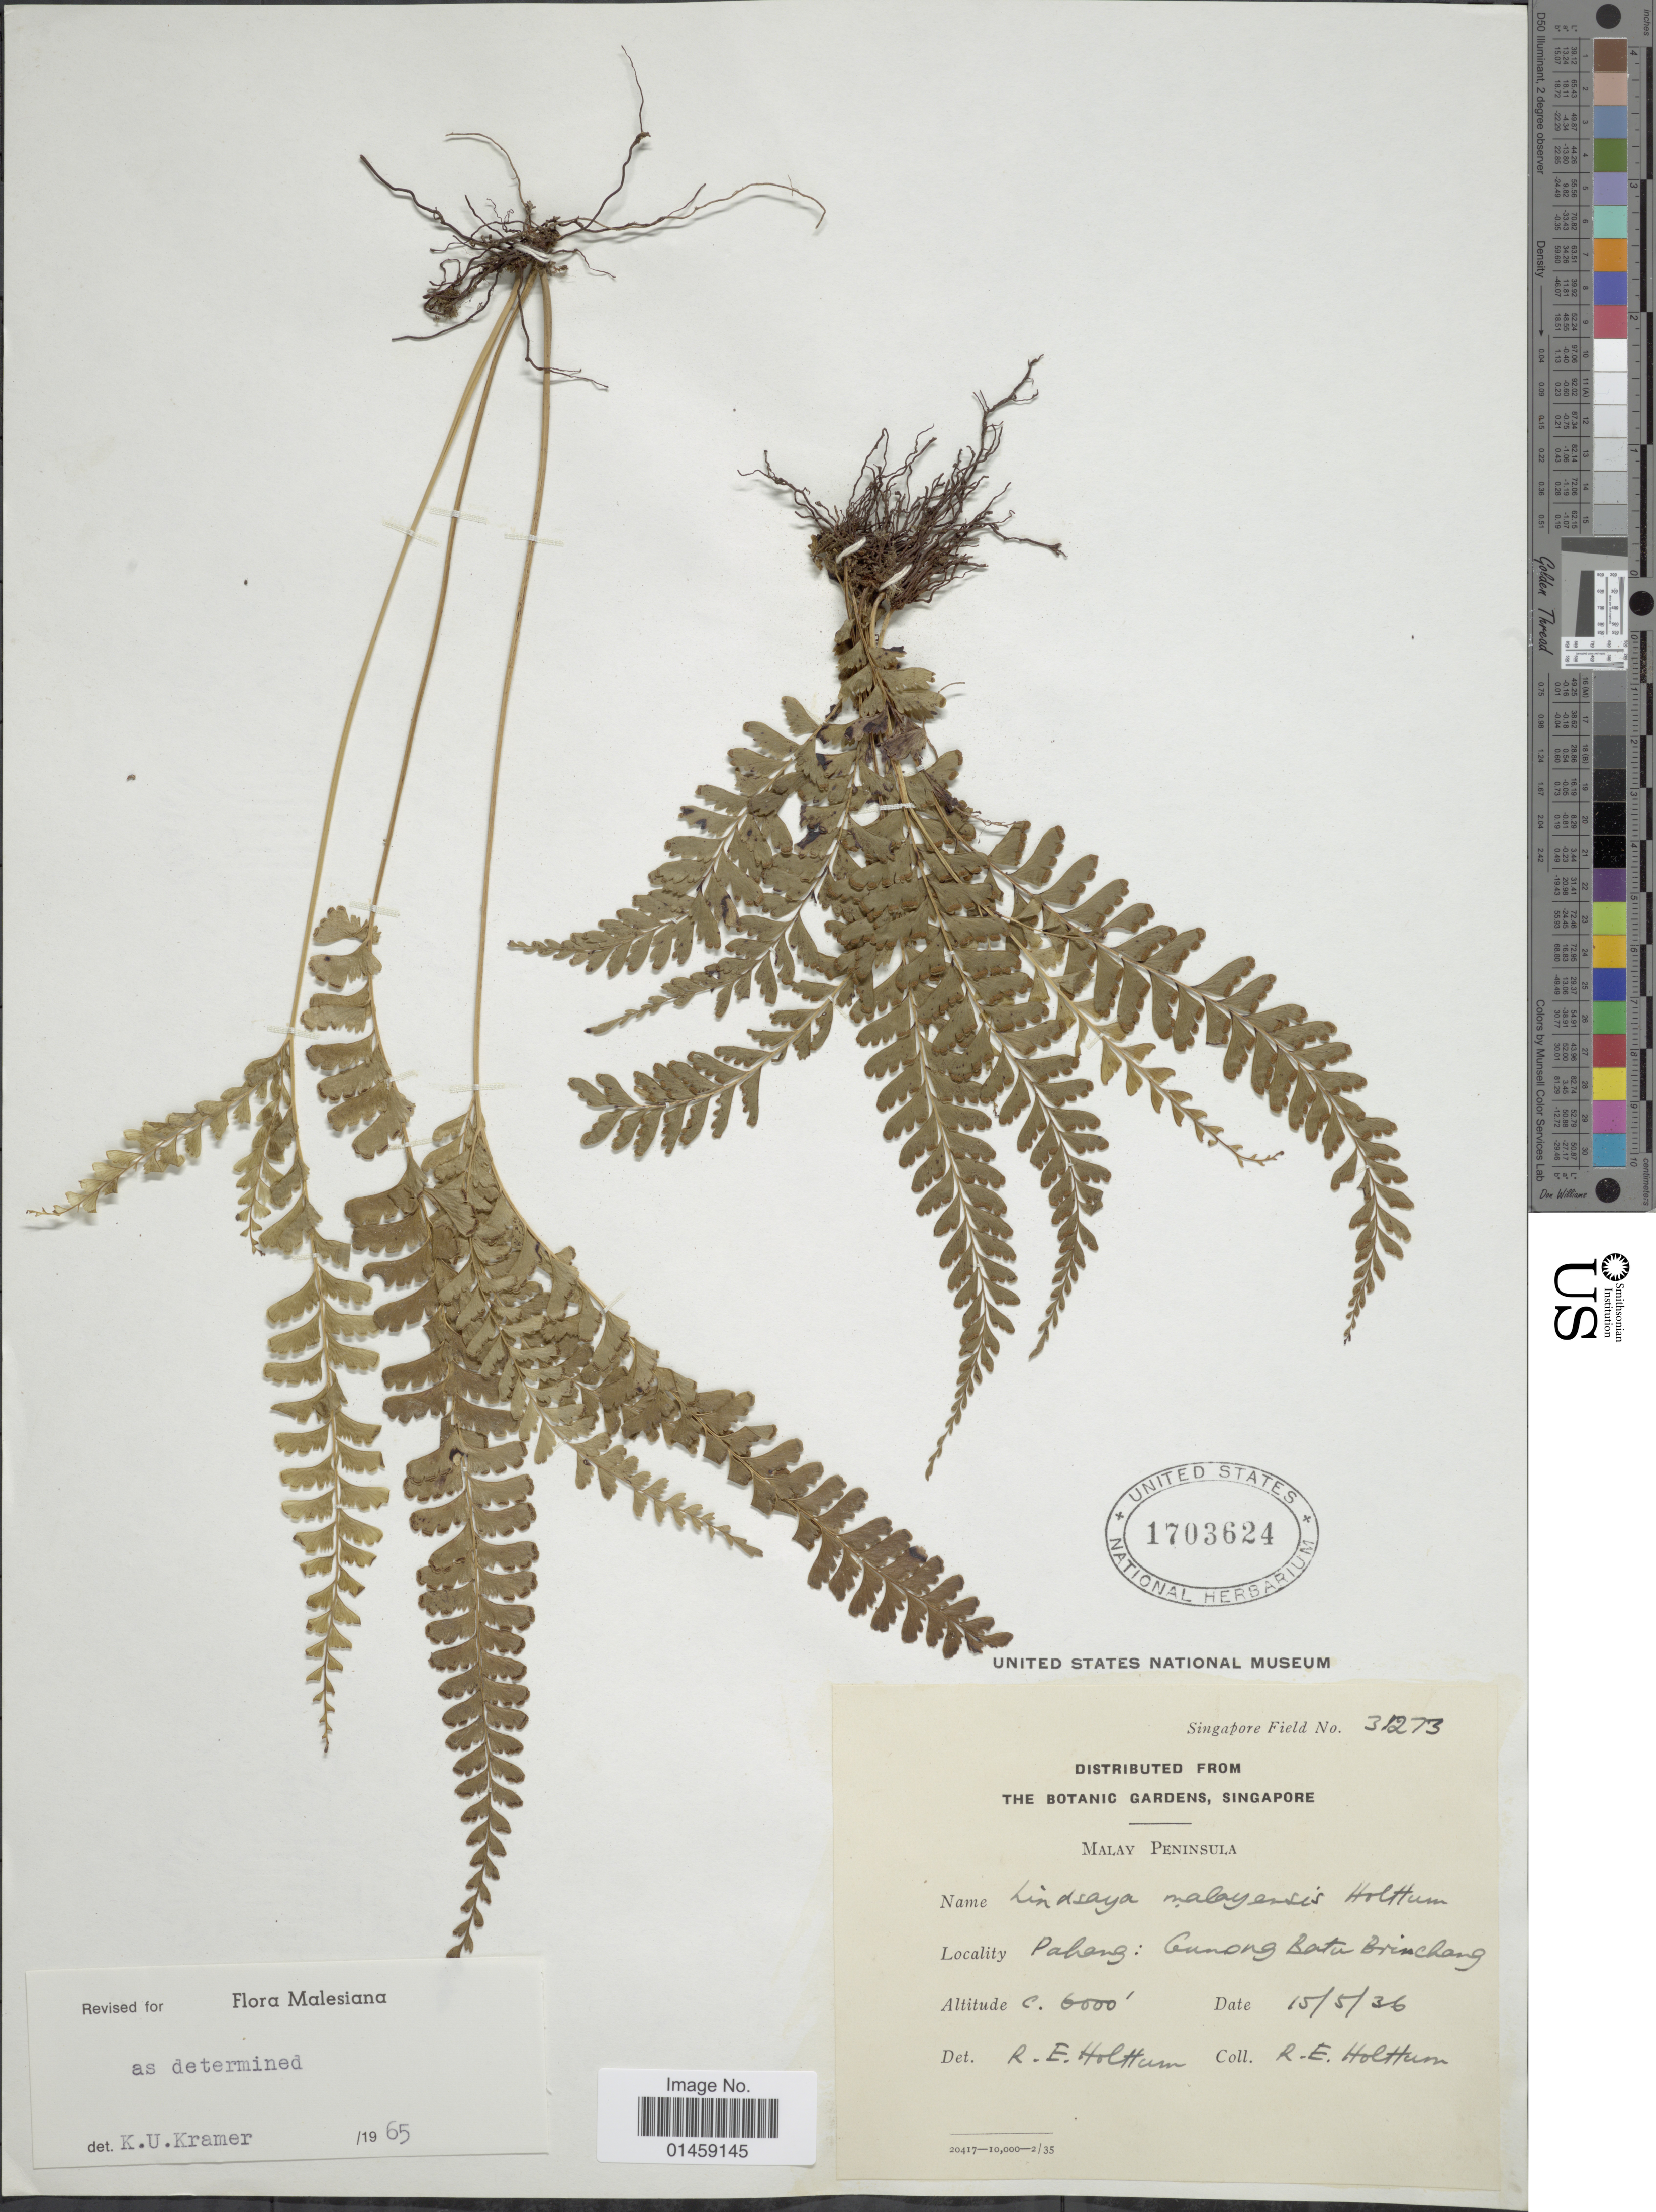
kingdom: Plantae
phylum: Tracheophyta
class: Polypodiopsida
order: Polypodiales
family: Lindsaeaceae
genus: Lindsaea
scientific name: Lindsaea malayensis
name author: Holttum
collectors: R. E. Holttum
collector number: Singapore Filed 31273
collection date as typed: Transcribed d/m/y: 15/5/36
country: Malaysia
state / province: Pahang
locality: Malay Peninsula: Gunong Batu Brinchang.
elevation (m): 1829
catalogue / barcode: US 1703624